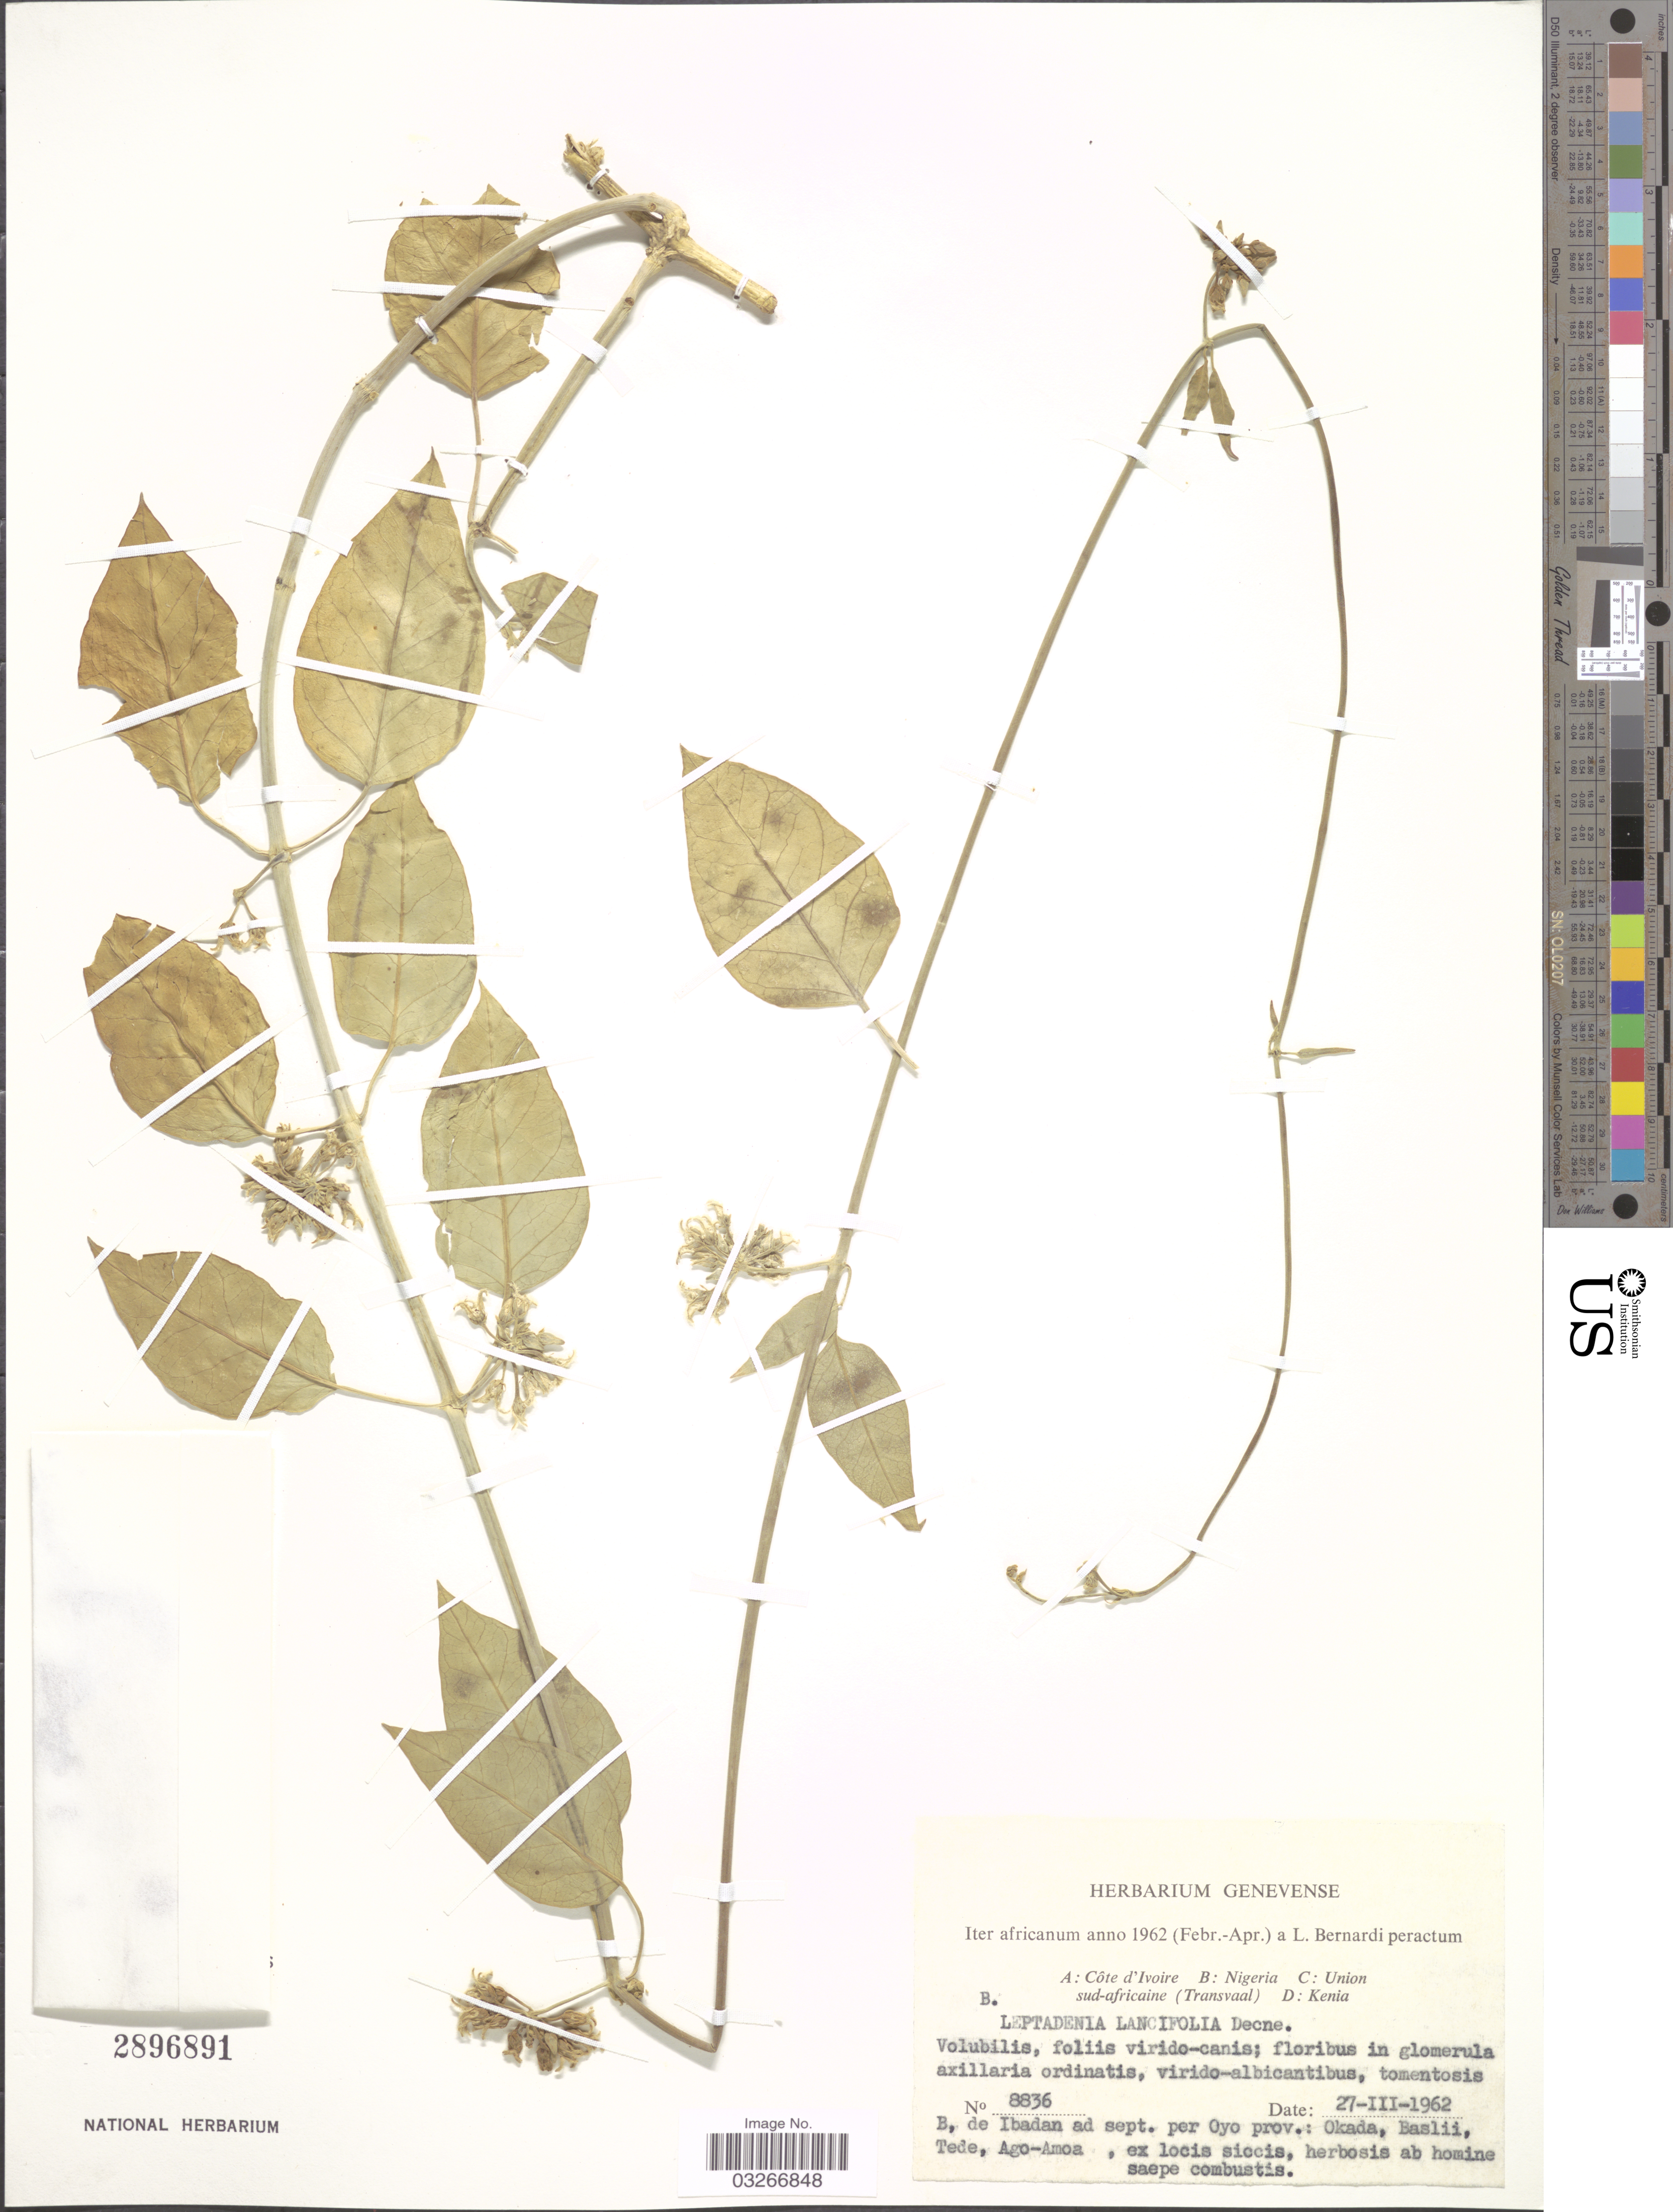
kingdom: Plantae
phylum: Tracheophyta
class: Magnoliopsida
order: Gentianales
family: Apocynaceae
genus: Leptadenia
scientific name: Leptadenia lancifolia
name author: (Schumach.) Decne.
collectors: L. Bernardi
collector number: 8836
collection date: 1962-03-27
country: Nigeria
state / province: Oyo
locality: De Ibadan ad sept. per Oyo prov.: Okada, Baslii, Tede, Ago-Amoa.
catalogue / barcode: US 2896891